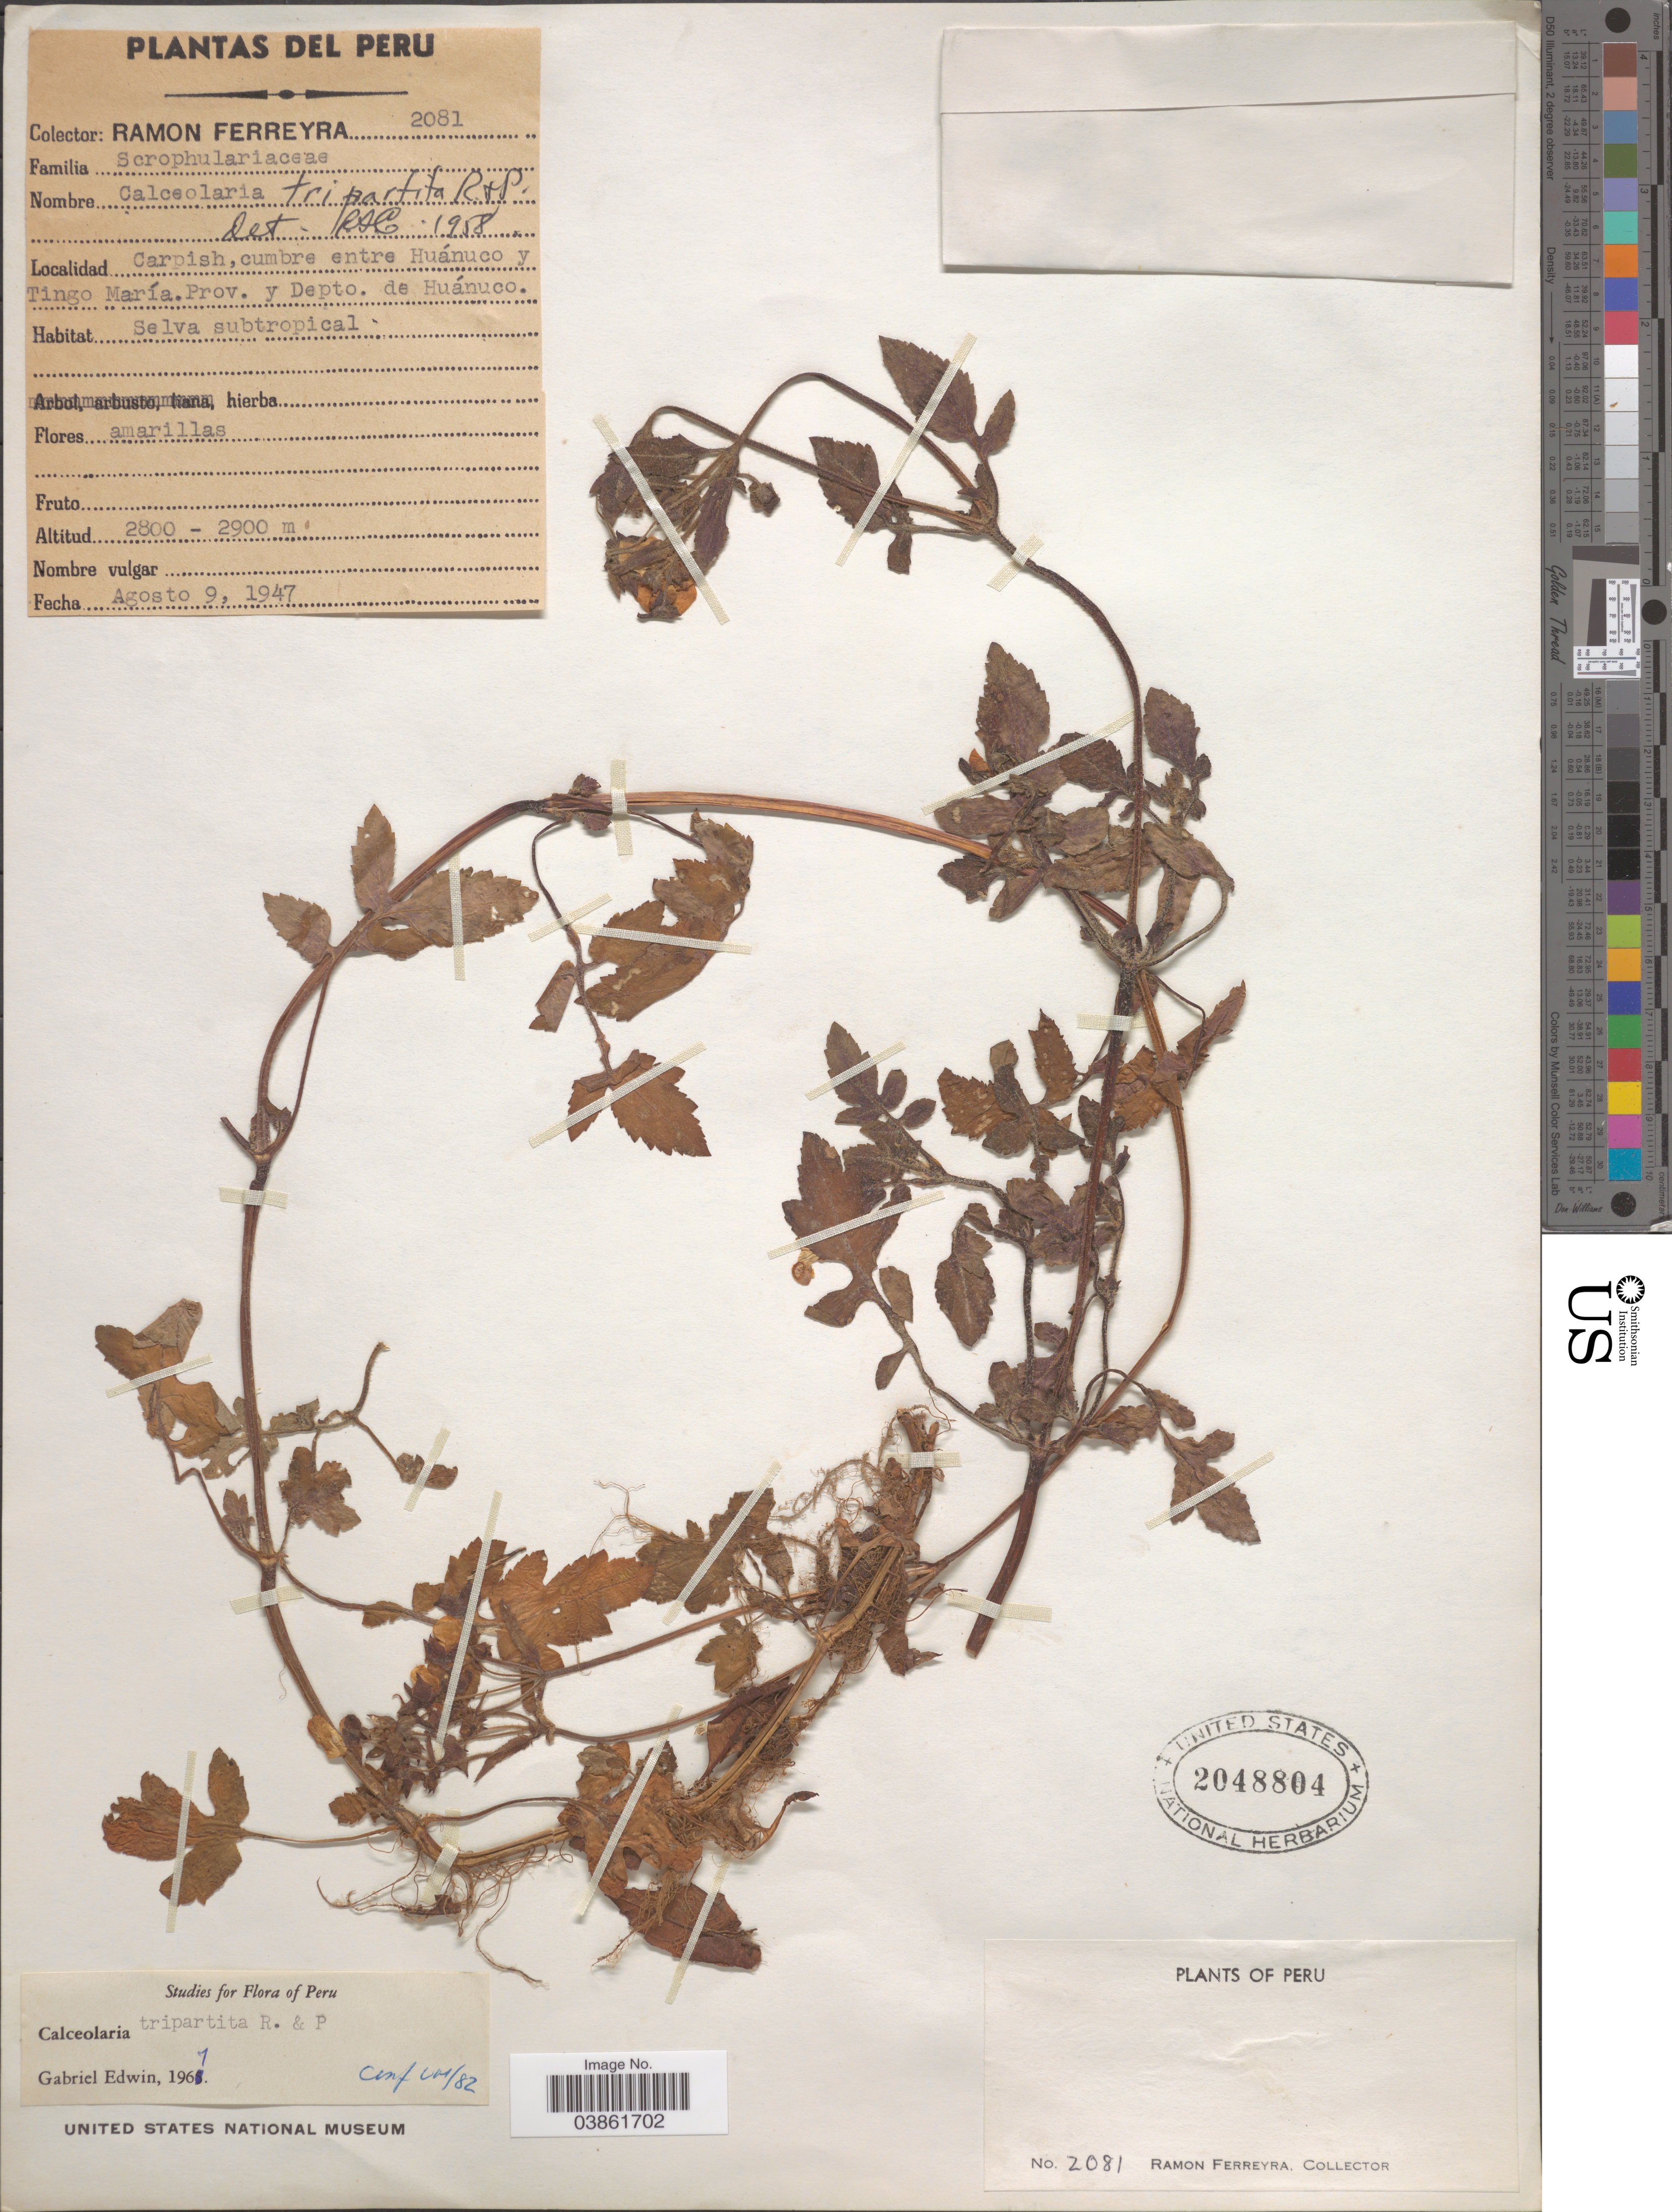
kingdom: Plantae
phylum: Tracheophyta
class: Magnoliopsida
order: Lamiales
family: Calceolariaceae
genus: Calceolaria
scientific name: Calceolaria tripartita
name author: Ruiz & Pav.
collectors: R. A. Ferreyra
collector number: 2081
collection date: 1947-08-09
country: Peru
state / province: Huánuco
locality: Carpish, cumbre entre Huánuco y Tingo Maria. Prov. y Depto. de Huánuco.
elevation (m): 2800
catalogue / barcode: US 2048804